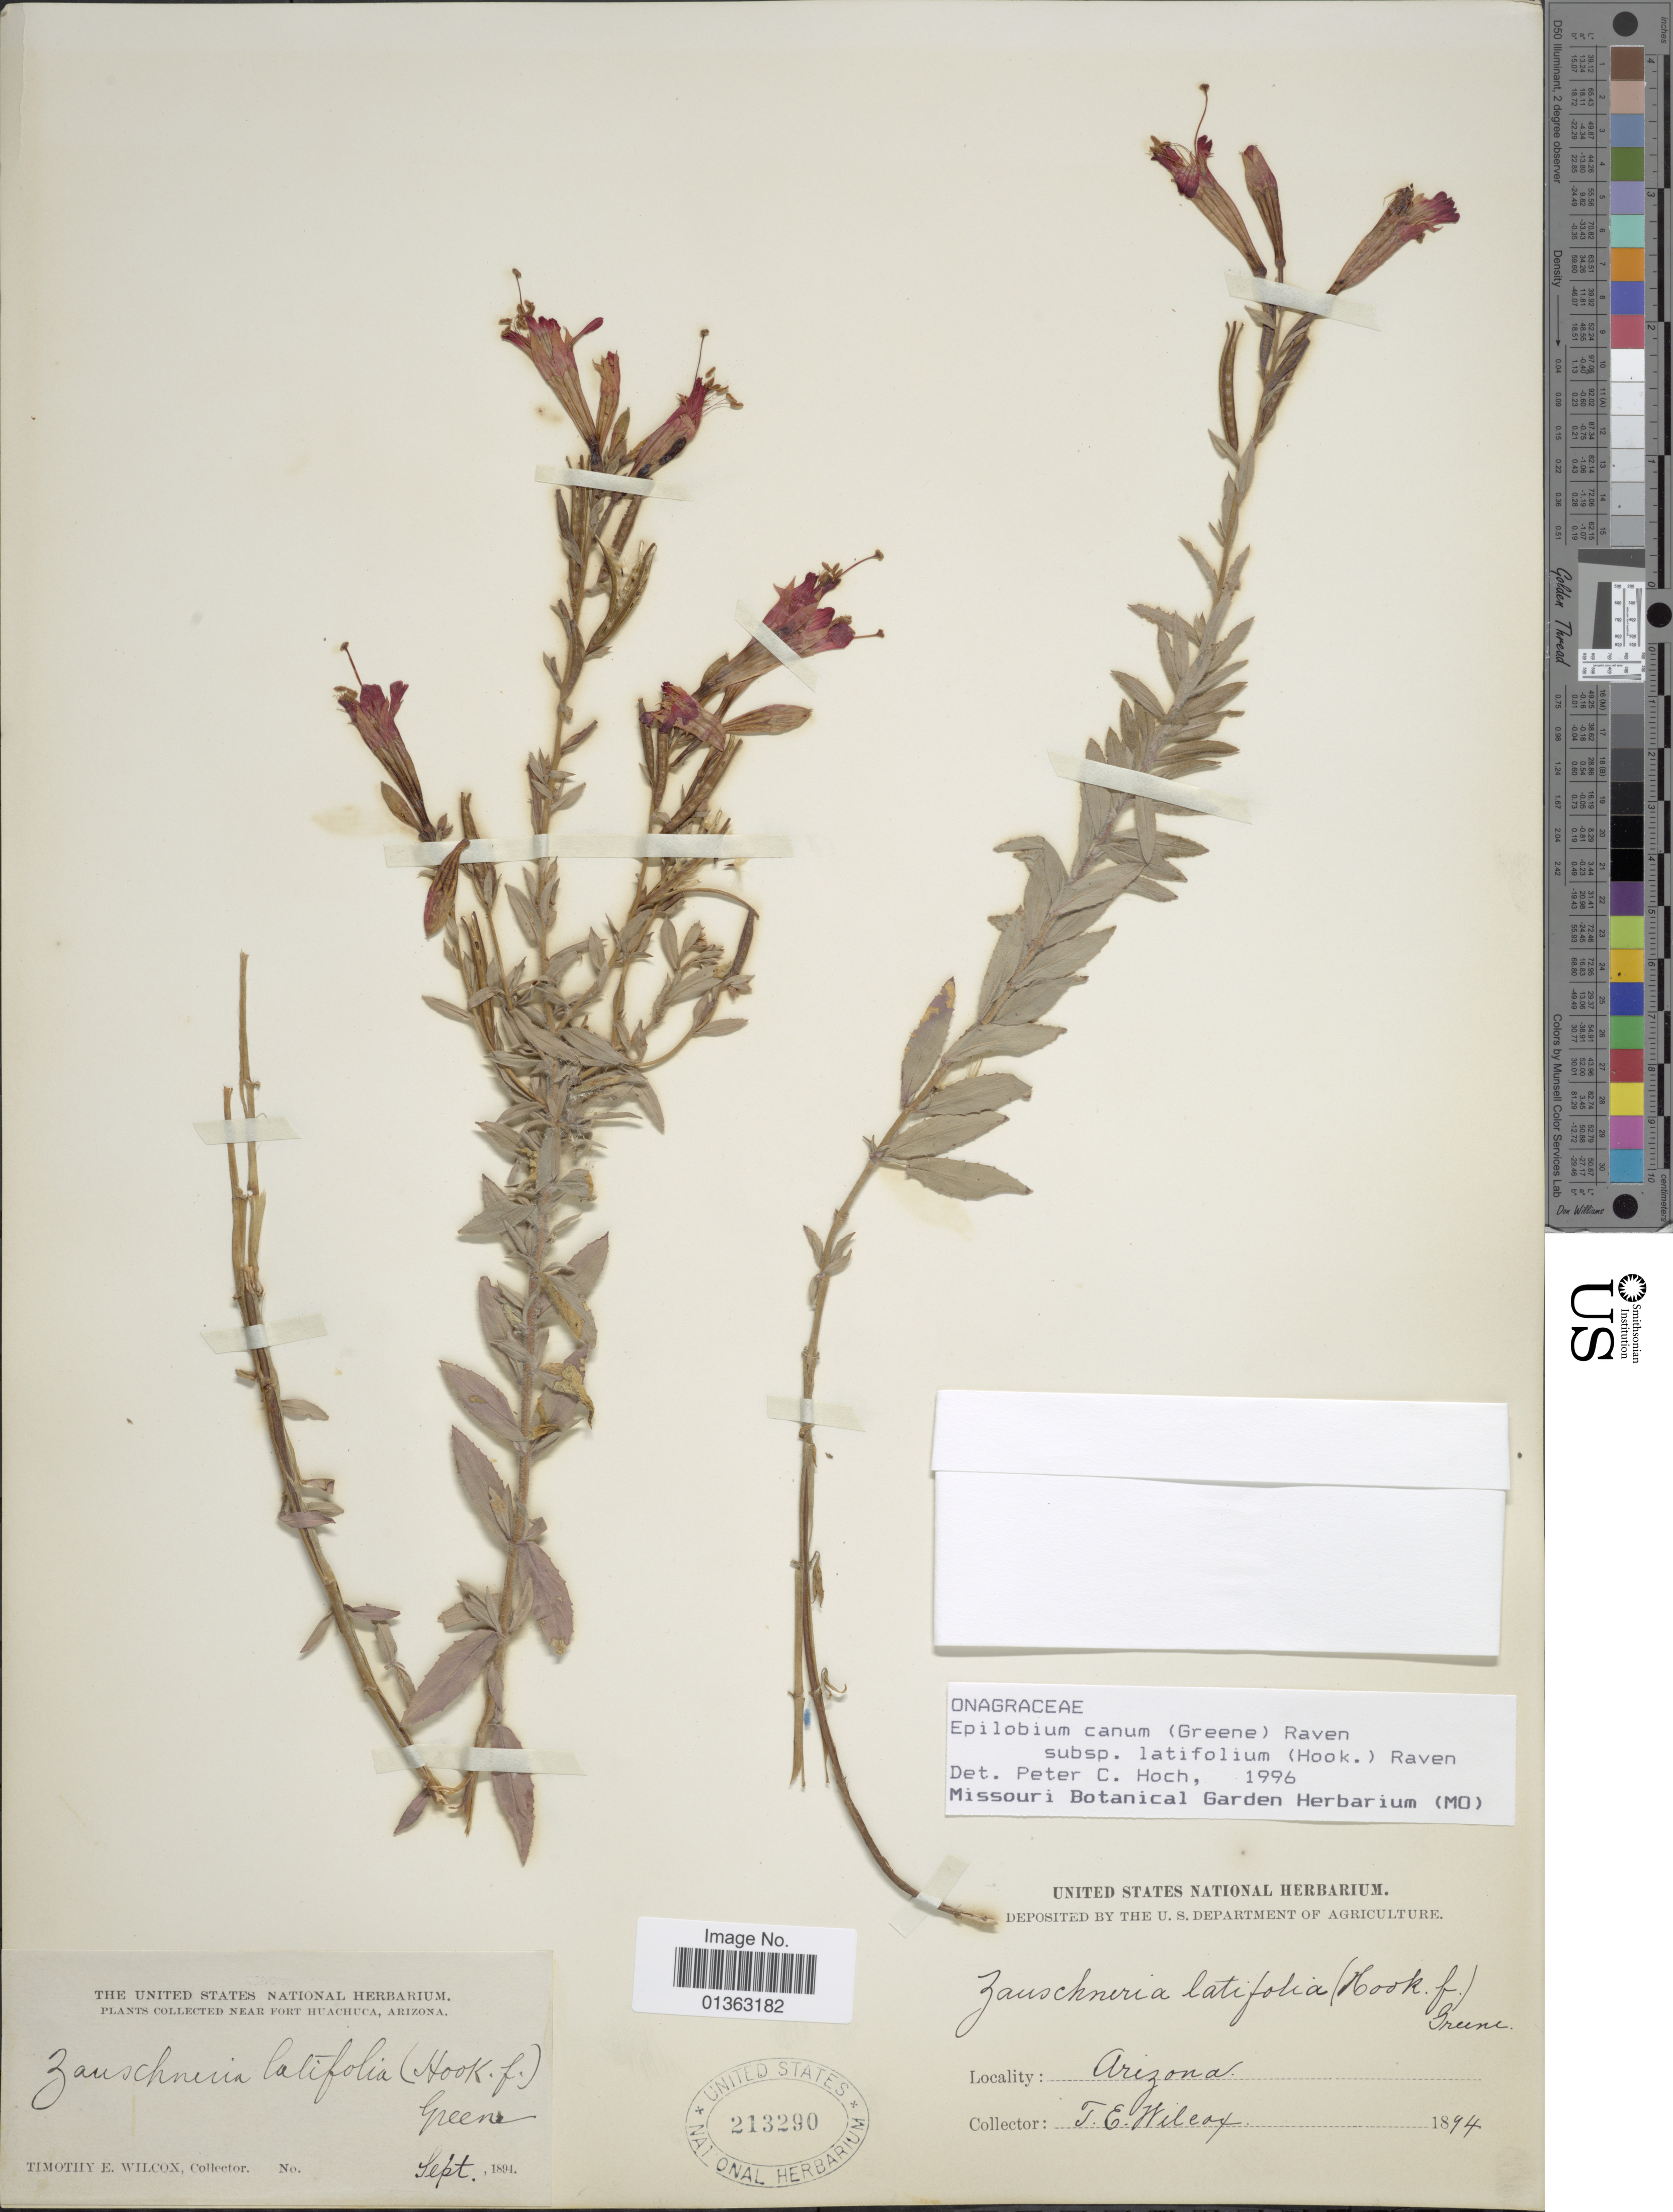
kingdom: Plantae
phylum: Tracheophyta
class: Magnoliopsida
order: Myrtales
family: Onagraceae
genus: Epilobium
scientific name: Epilobium canum subsp. latifolium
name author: (Hook.) P.H. Raven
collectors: T. E. Wilcox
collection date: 1894-09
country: United States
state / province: Arizona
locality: Fort Huachuca.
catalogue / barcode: US 213290